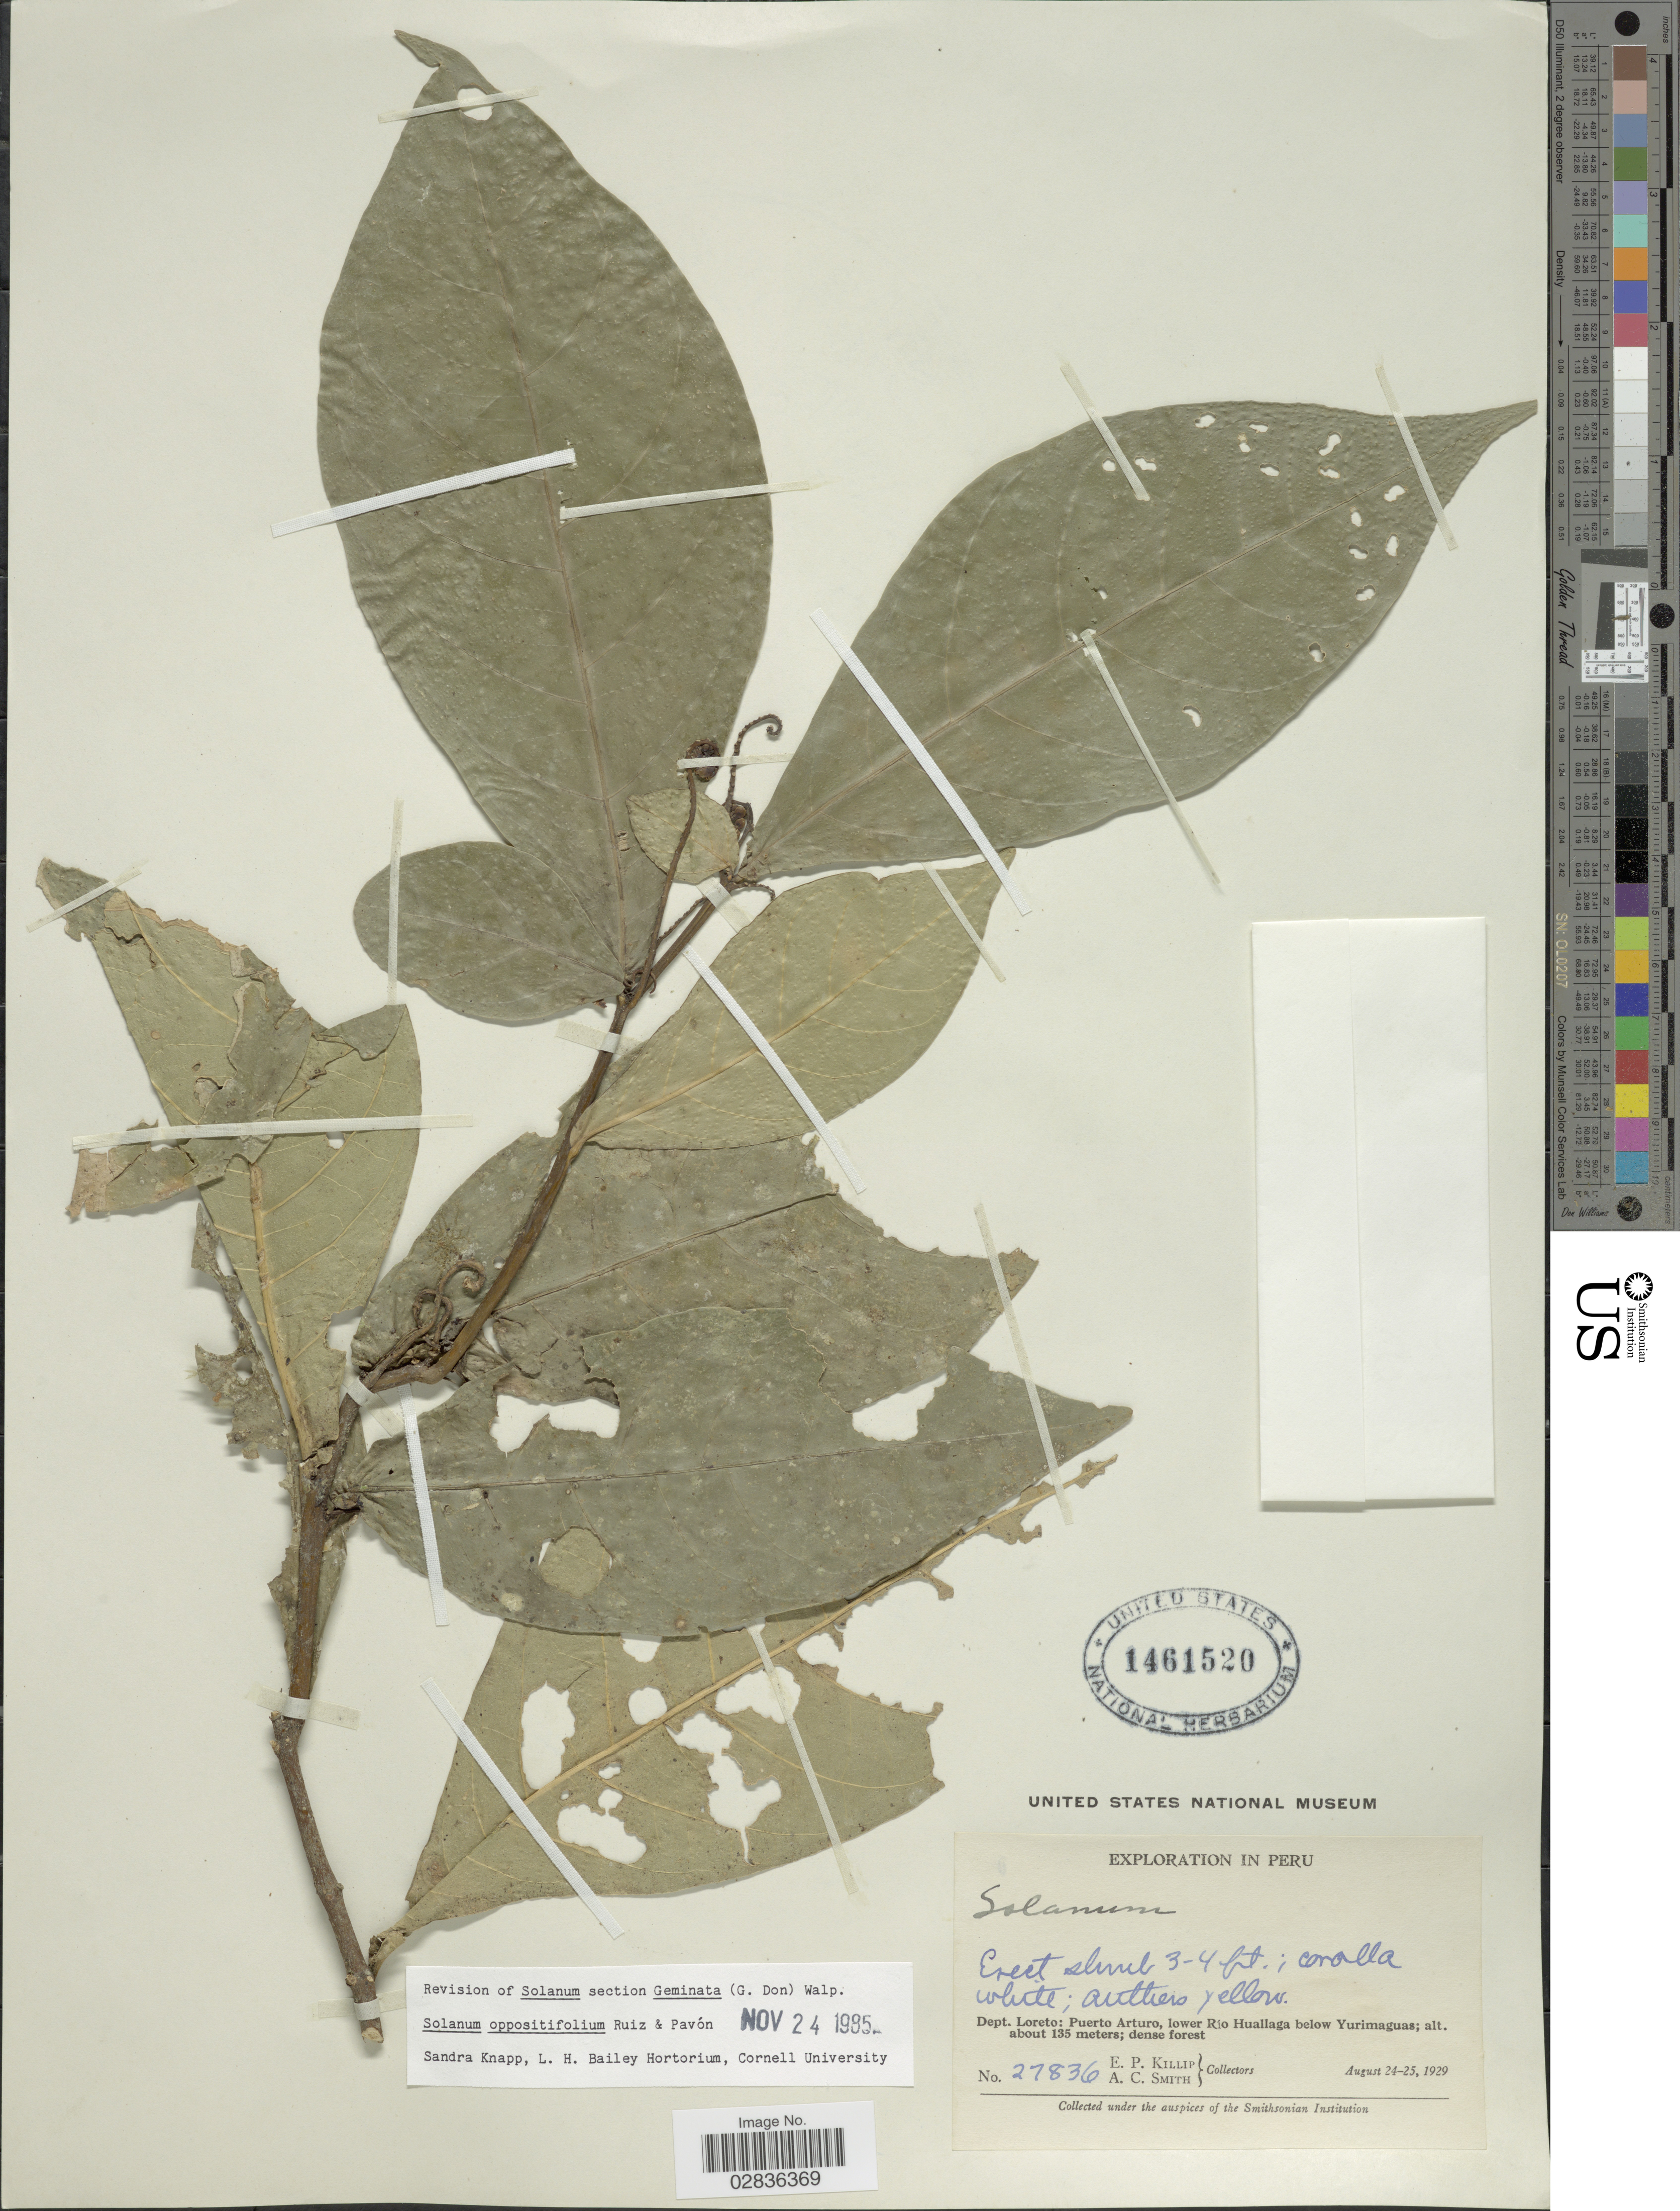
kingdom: Plantae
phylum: Tracheophyta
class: Magnoliopsida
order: Solanales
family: Solanaceae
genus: Solanum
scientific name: Solanum oppositifolium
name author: Ruiz & Pav.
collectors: E. P. Killip & A. C. Smith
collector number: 27836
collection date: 1929-08-24/1929-08-25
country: Peru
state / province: Loreto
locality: Dept. Loreto: Puerto Arturo, lower Rio Huallaga below Yurimaguas.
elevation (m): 135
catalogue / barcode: US 1461520